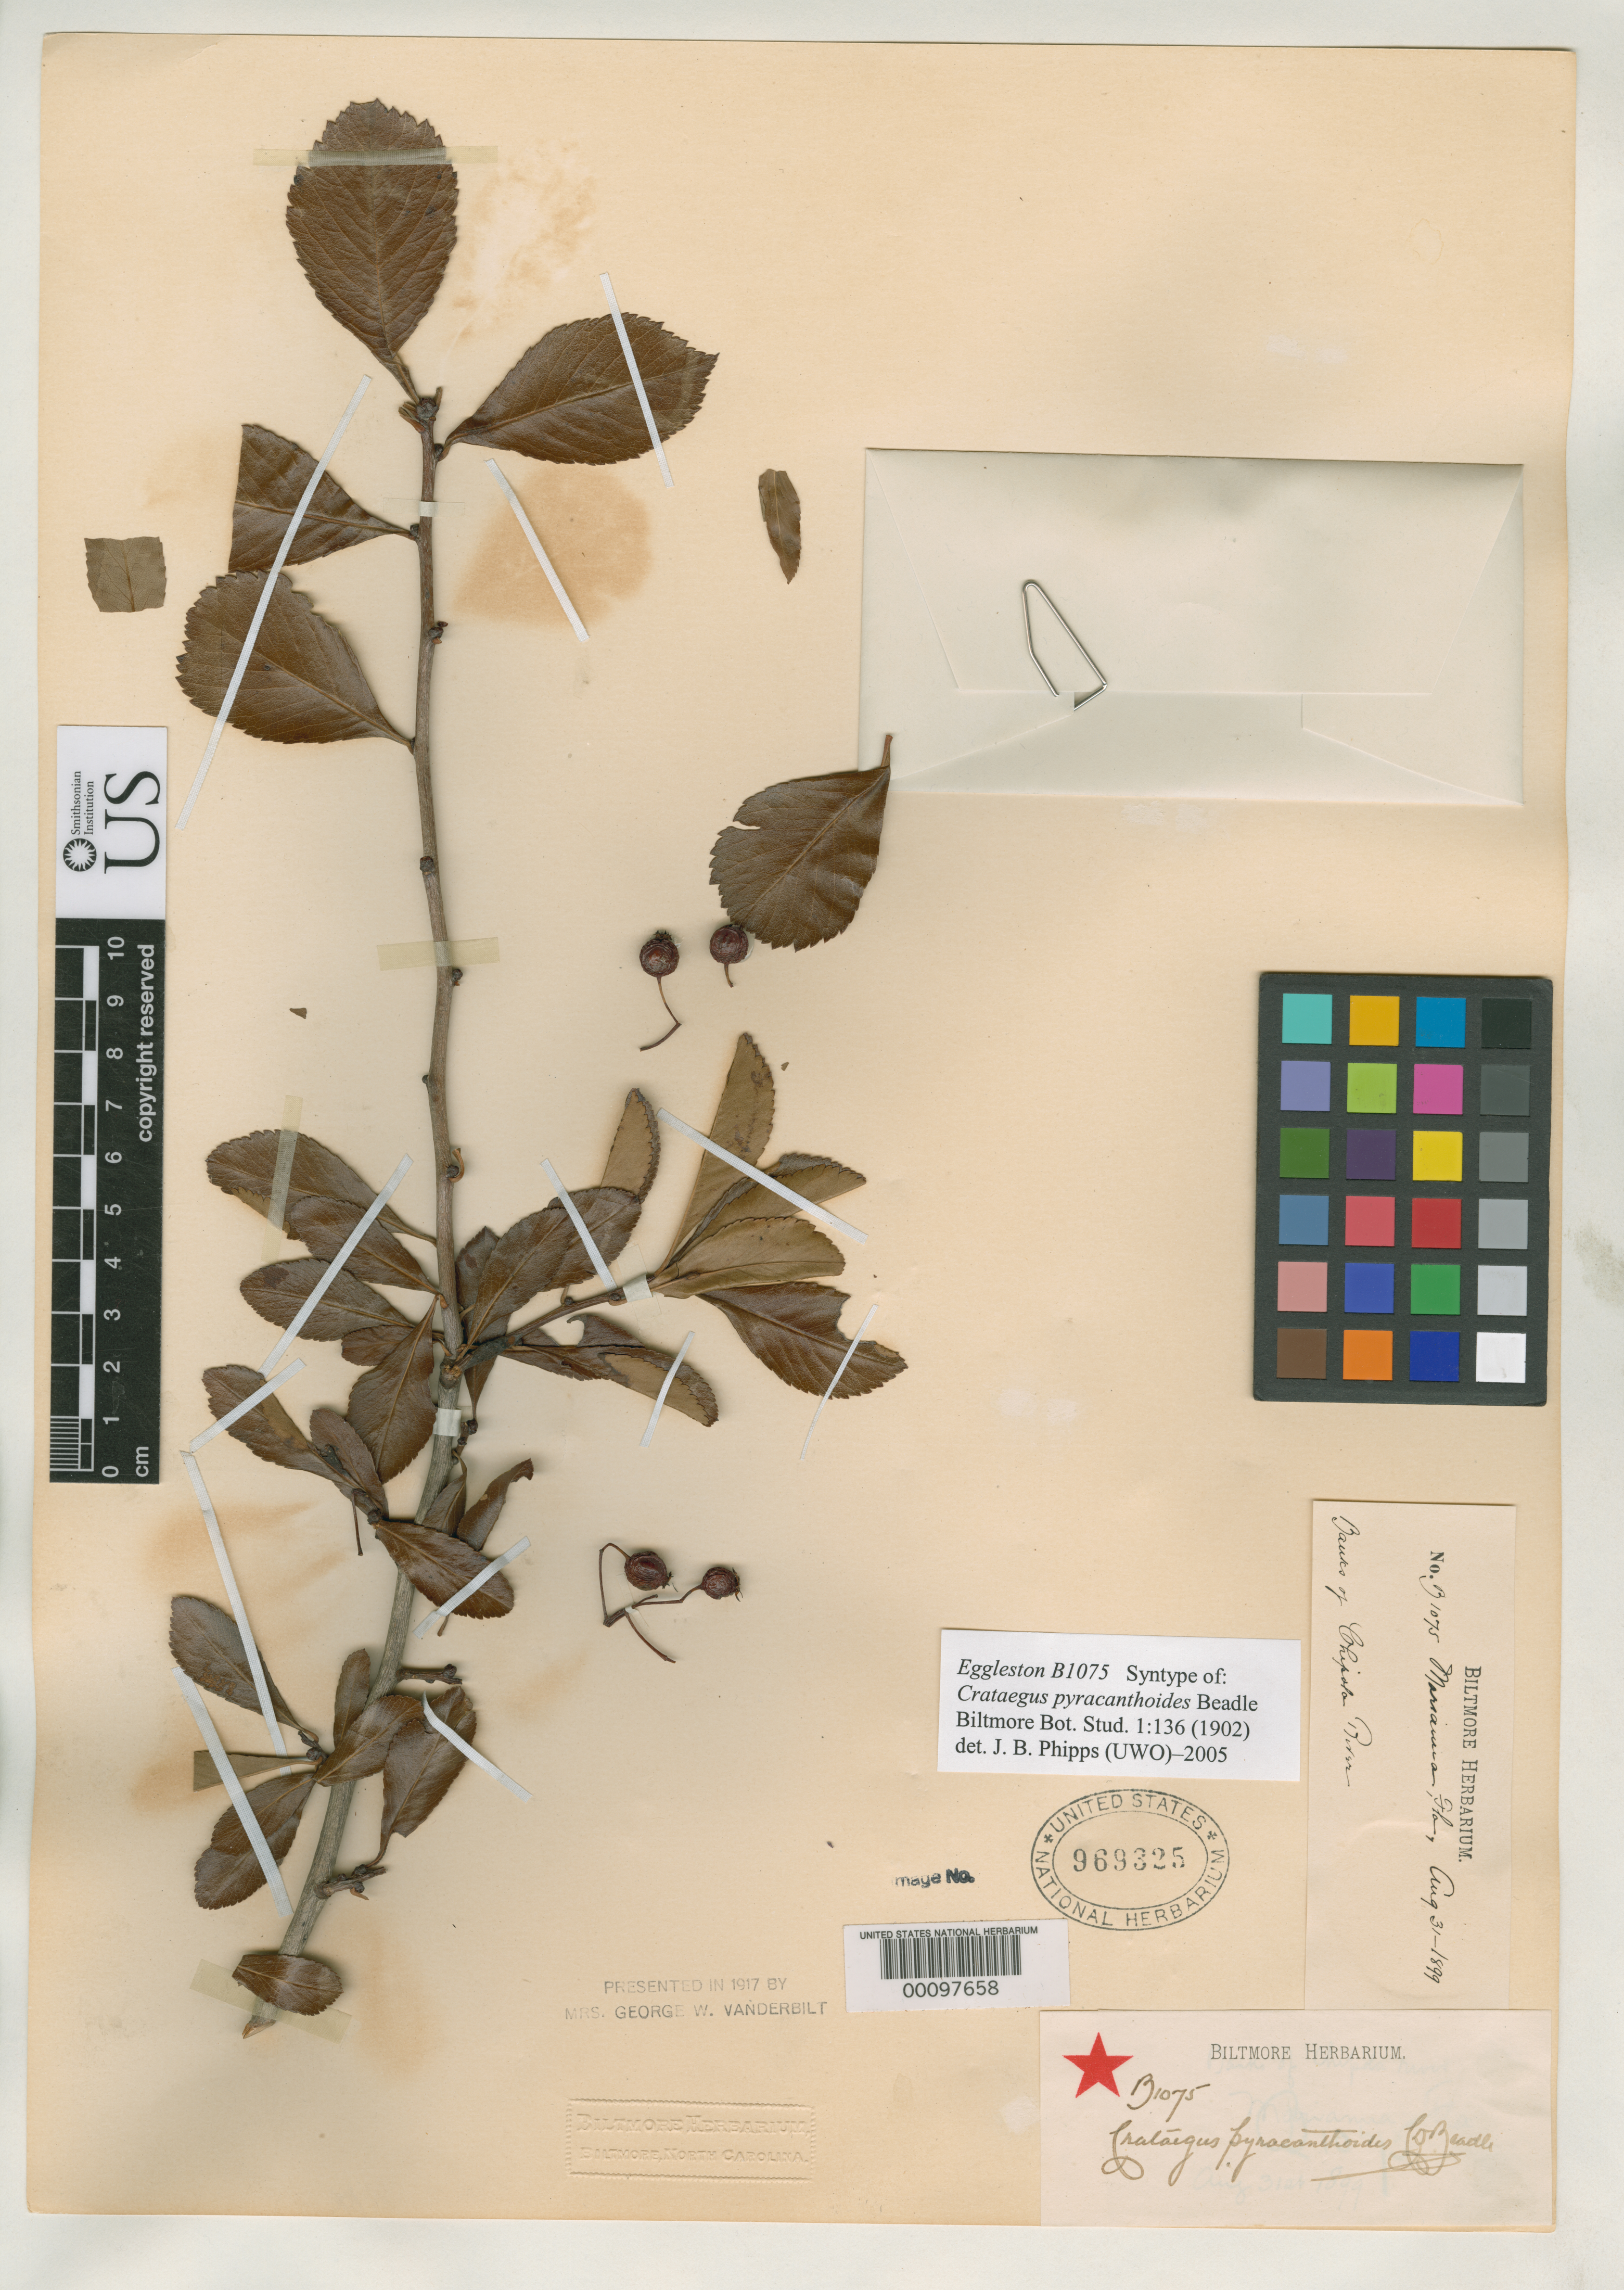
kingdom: Plantae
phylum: Tracheophyta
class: Magnoliopsida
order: Rosales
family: Rosaceae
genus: Crataegus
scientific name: Crataegus pyracanthoides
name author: Beadle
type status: Syntype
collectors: ex herb. Biltmore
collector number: B 1075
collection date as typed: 31 Aug 1899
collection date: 1899-08-31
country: United States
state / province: Florida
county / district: Jackson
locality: Chipola River, near Marianna.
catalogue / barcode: US 969325